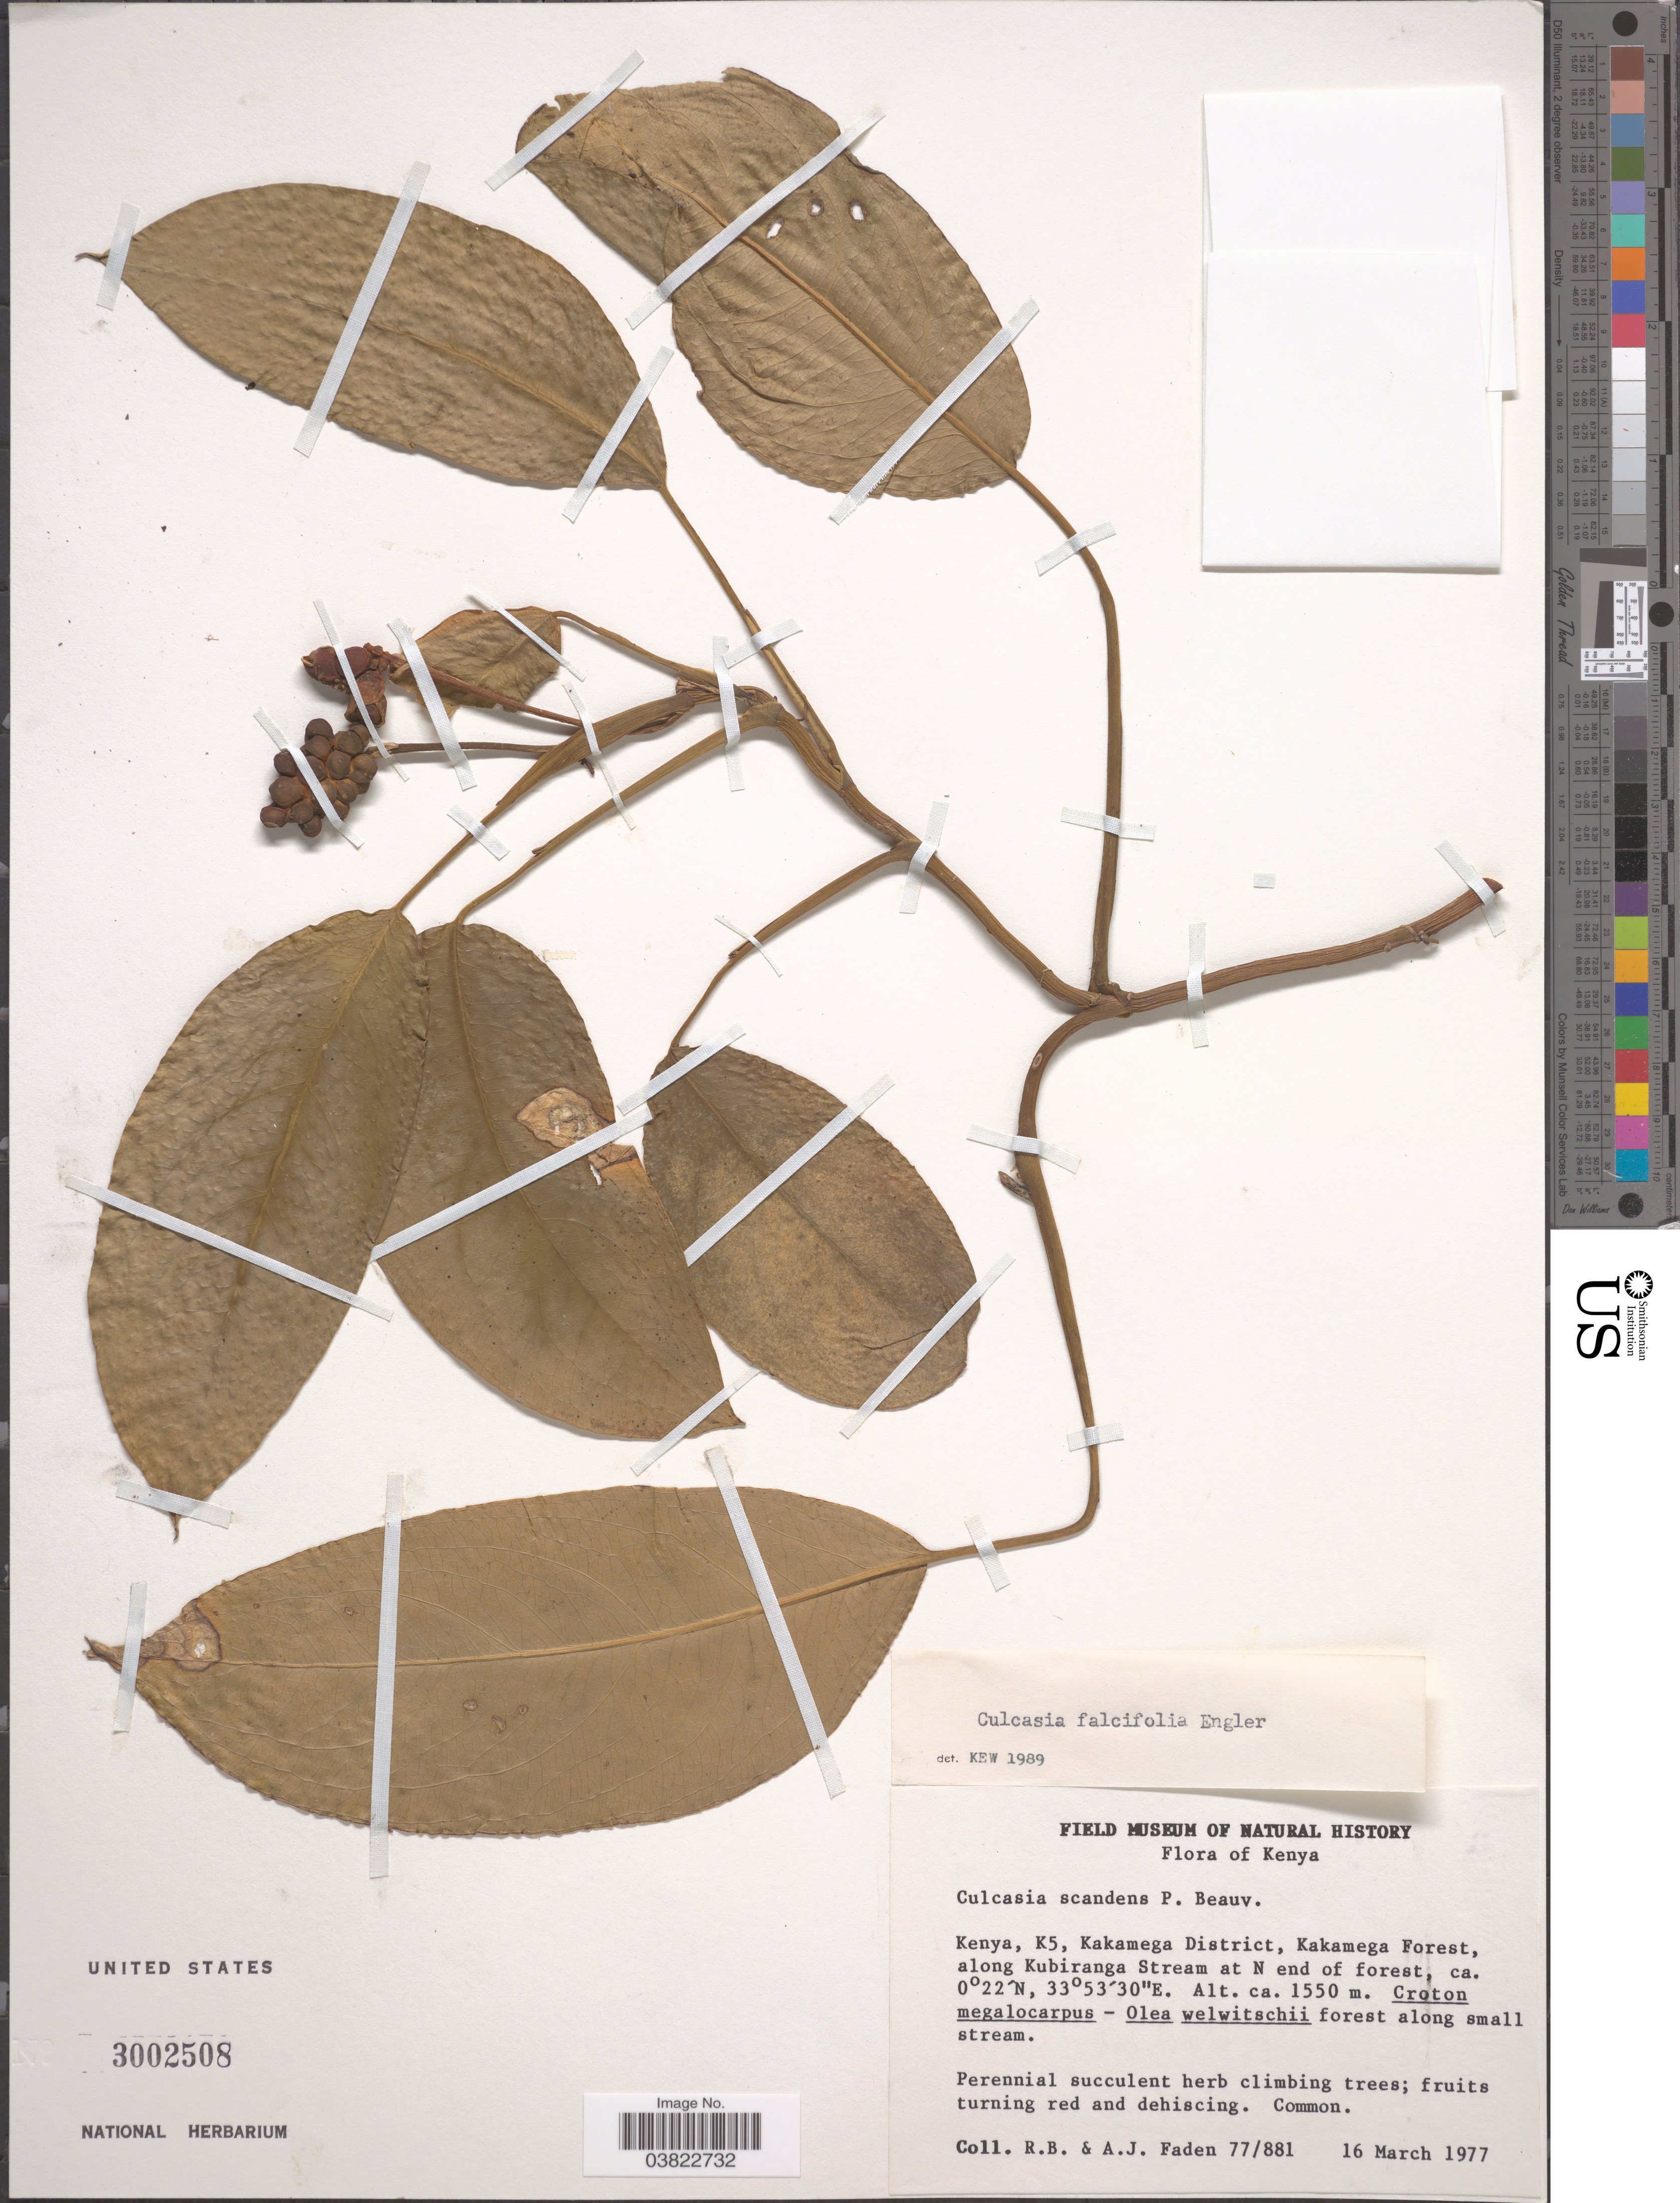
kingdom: Plantae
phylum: Tracheophyta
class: Liliopsida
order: Alismatales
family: Araceae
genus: Culcasia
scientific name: Culcasia falcifolia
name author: Engl.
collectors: R. B. Faden & A. J. Faden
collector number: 77/881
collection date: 1977-03-16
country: Kenya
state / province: Kakamega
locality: K5, Kakamega District, Kakamega Forest, along Kubiranga Stream at N end of forest.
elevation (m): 1550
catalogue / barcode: US 3002508